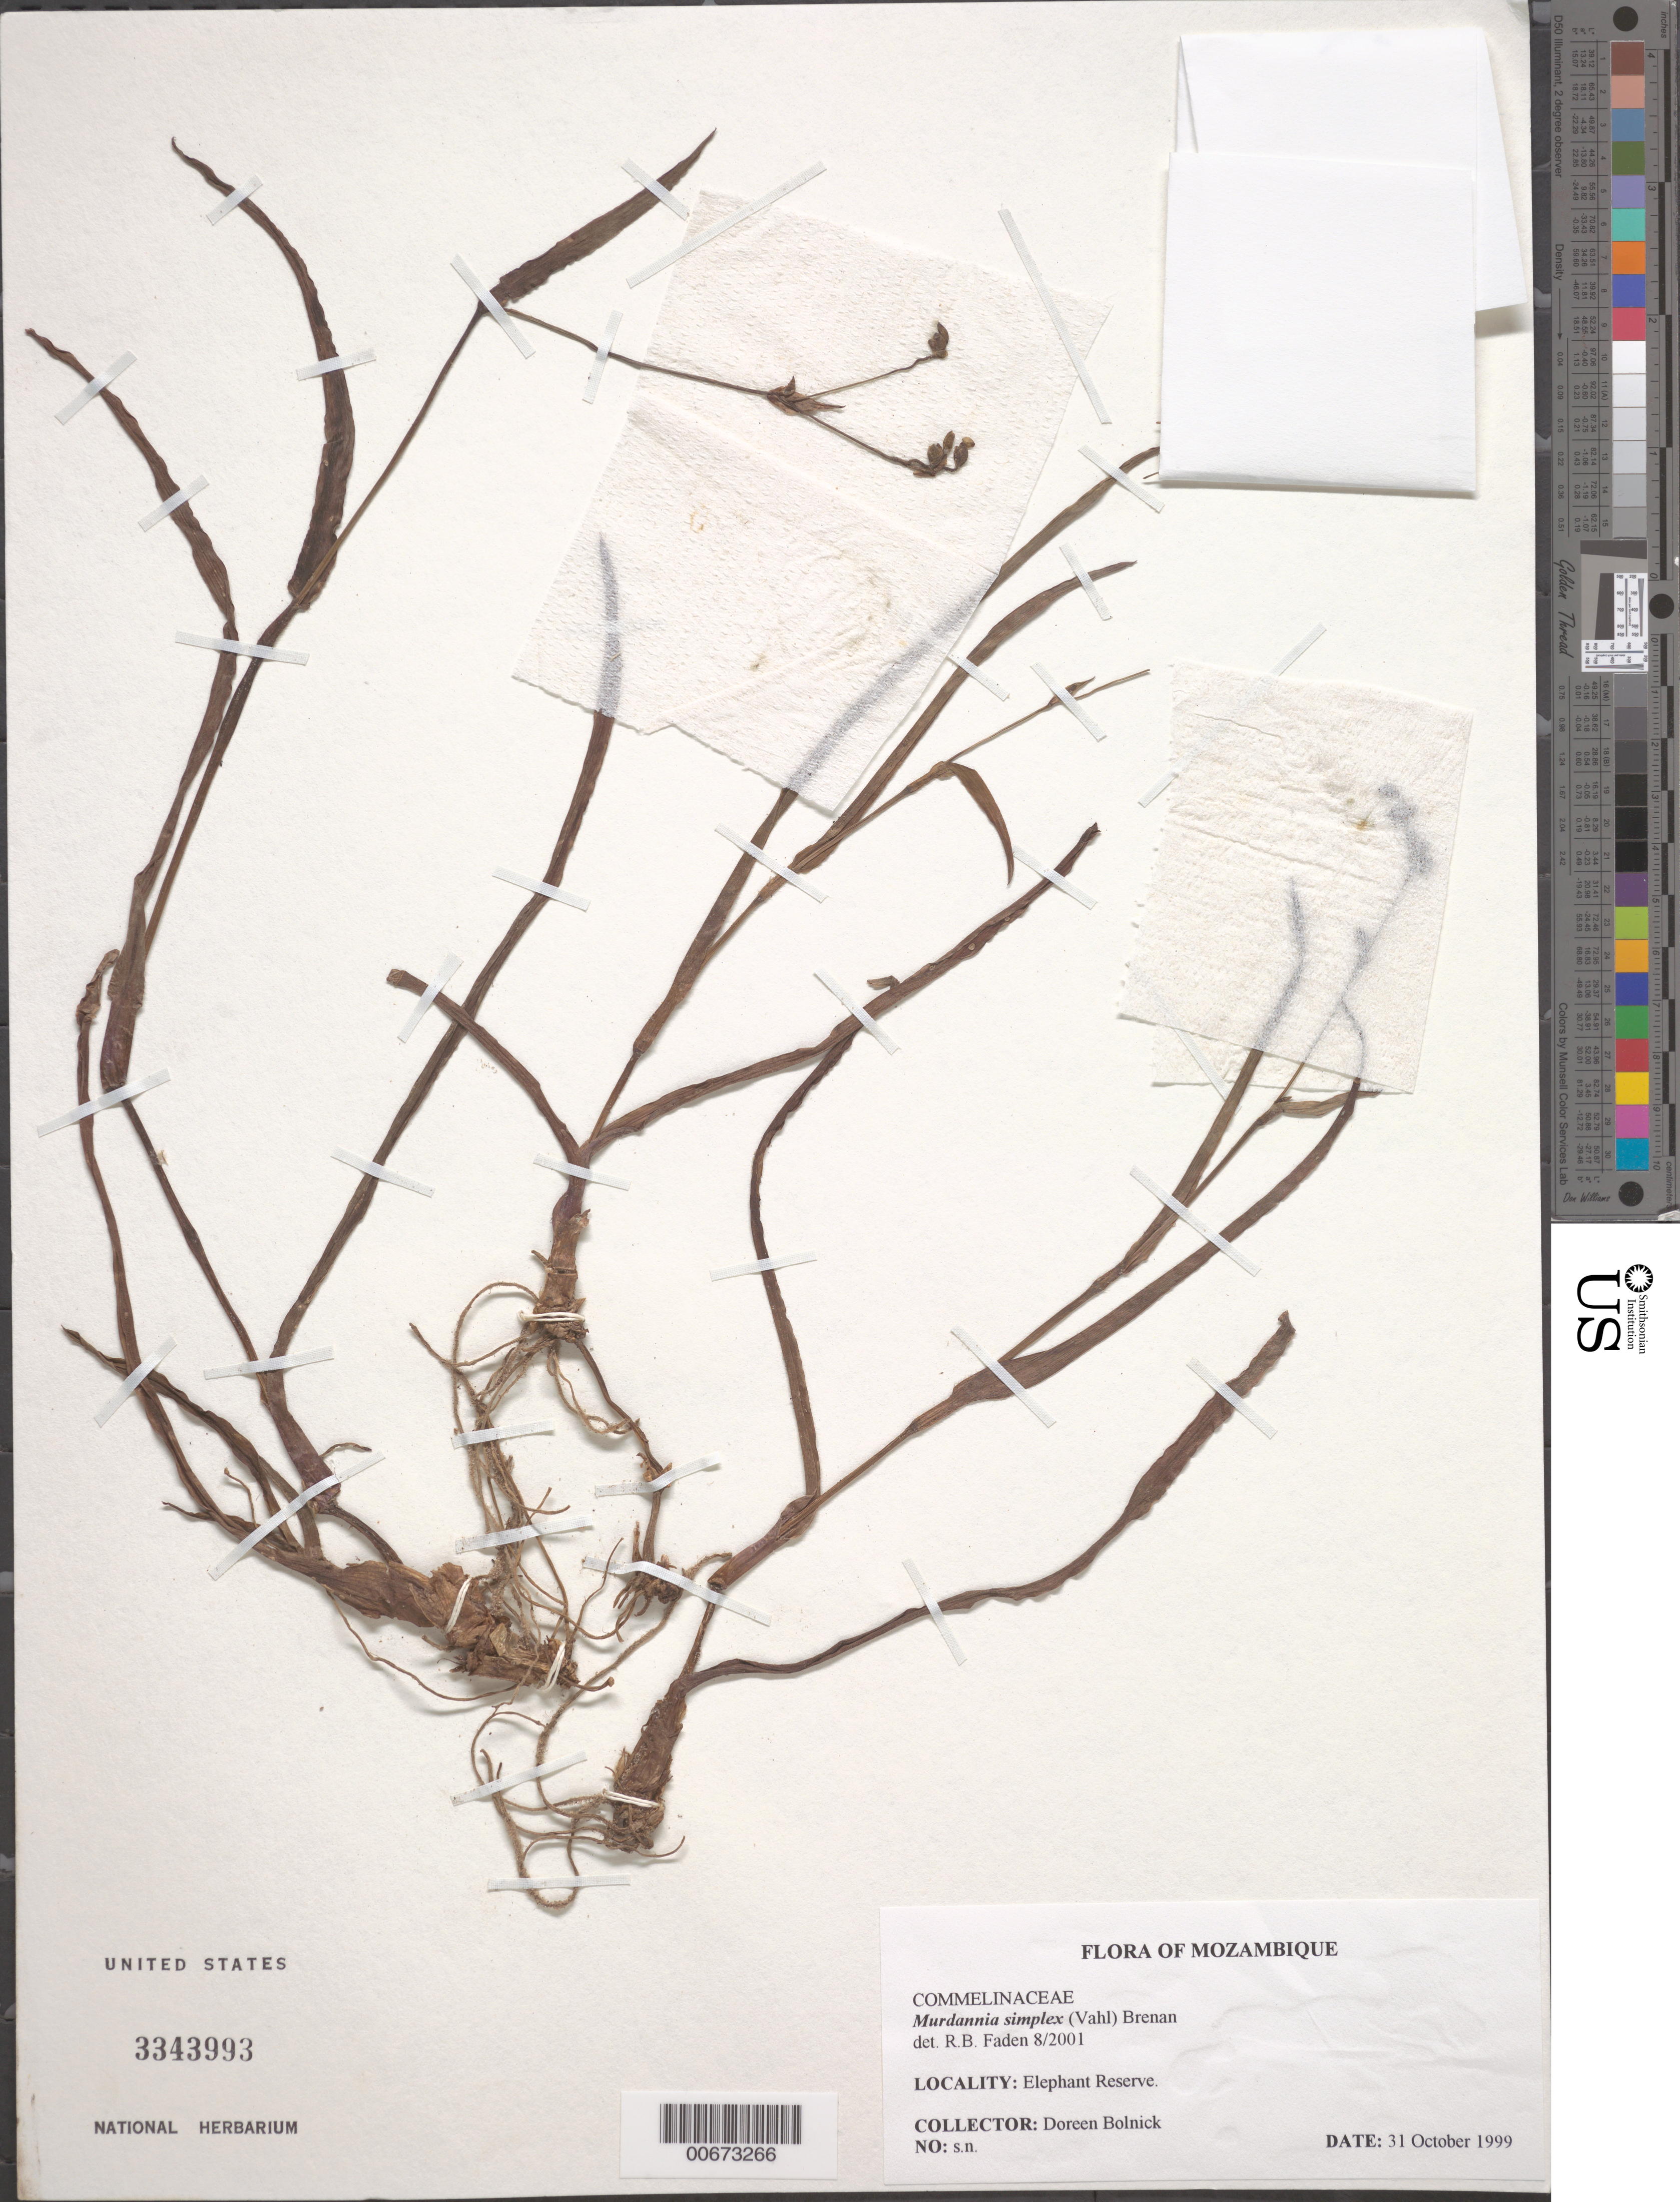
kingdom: Plantae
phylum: Tracheophyta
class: Liliopsida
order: Commelinales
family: Commelinaceae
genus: Murdannia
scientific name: Murdannia simplex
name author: (Vahl) Brenan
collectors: D. Bolnick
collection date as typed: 31 Oct 1999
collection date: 1999-10-31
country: Mozambique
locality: Elephant Reserve.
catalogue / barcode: US 3343993